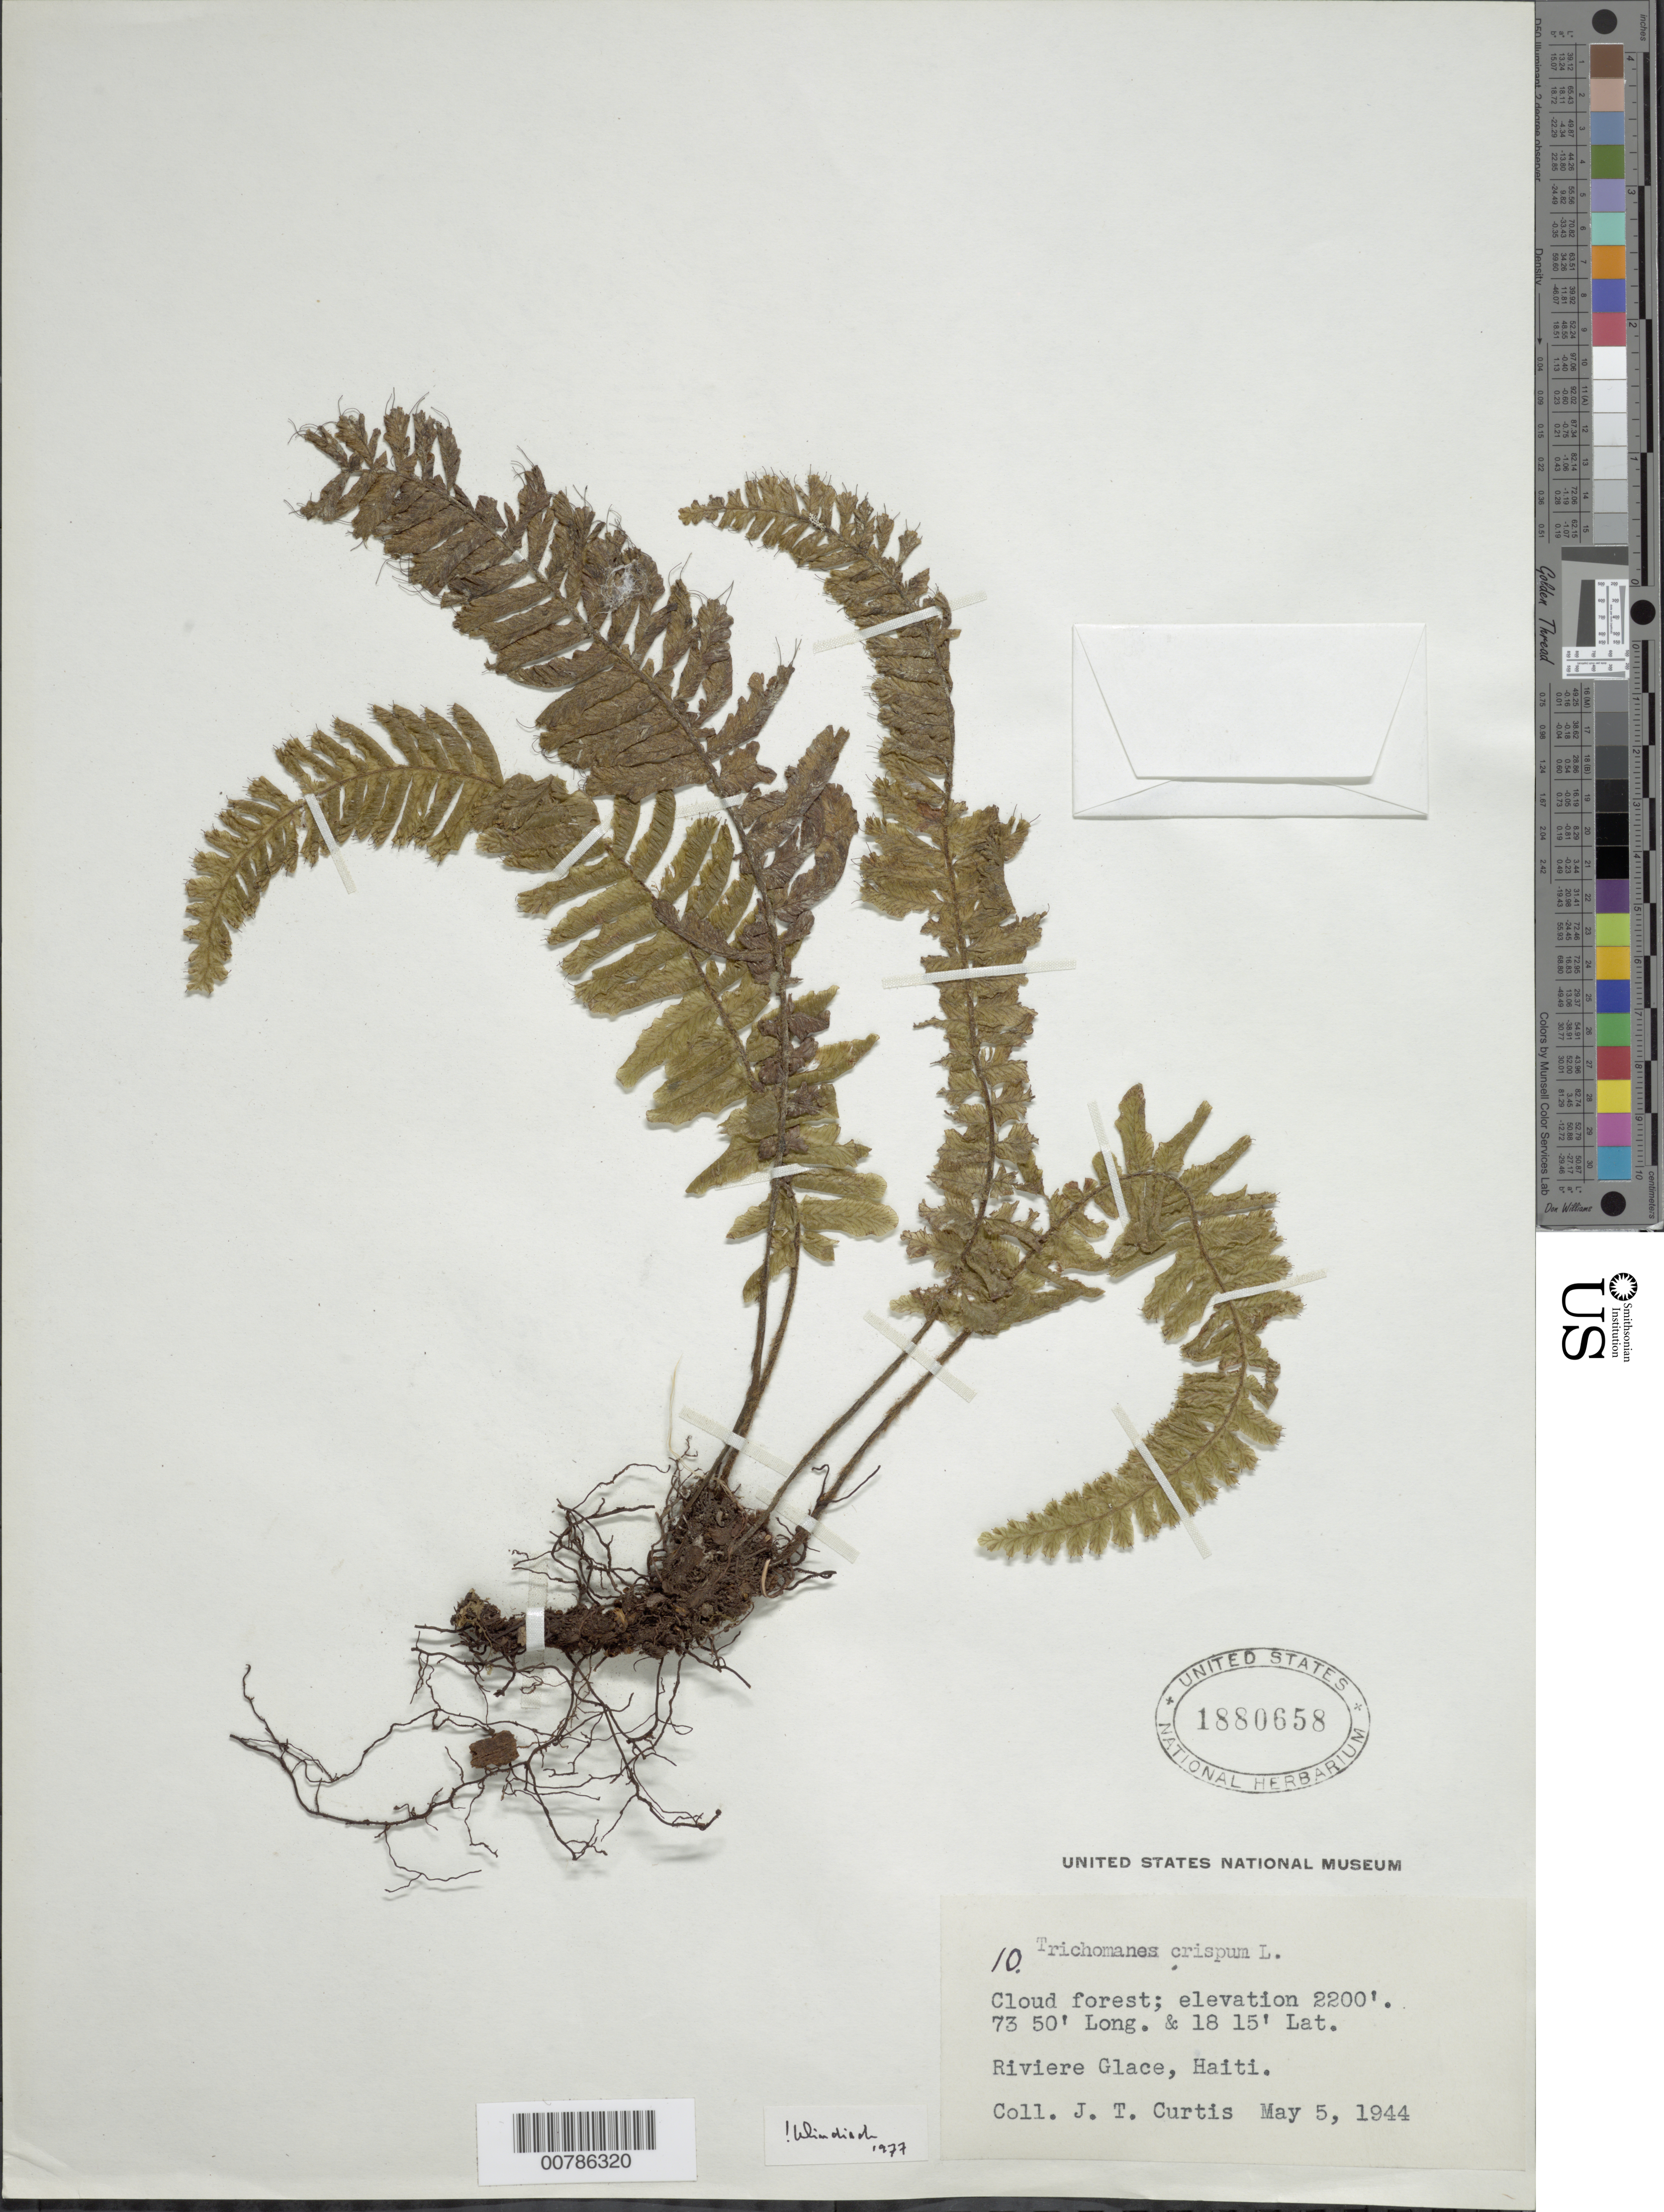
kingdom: Plantae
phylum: Tracheophyta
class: Polypodiopsida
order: Hymenophyllales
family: Hymenophyllaceae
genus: Trichomanes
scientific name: Trichomanes crispum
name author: L.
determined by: Windisch, Paulo Guenter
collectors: J. Curtis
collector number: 10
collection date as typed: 05 May 1944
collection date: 1944-05-05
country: Haiti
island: Hispaniola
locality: Riviere Glace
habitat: Cloud forest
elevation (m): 671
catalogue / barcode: US 1880658